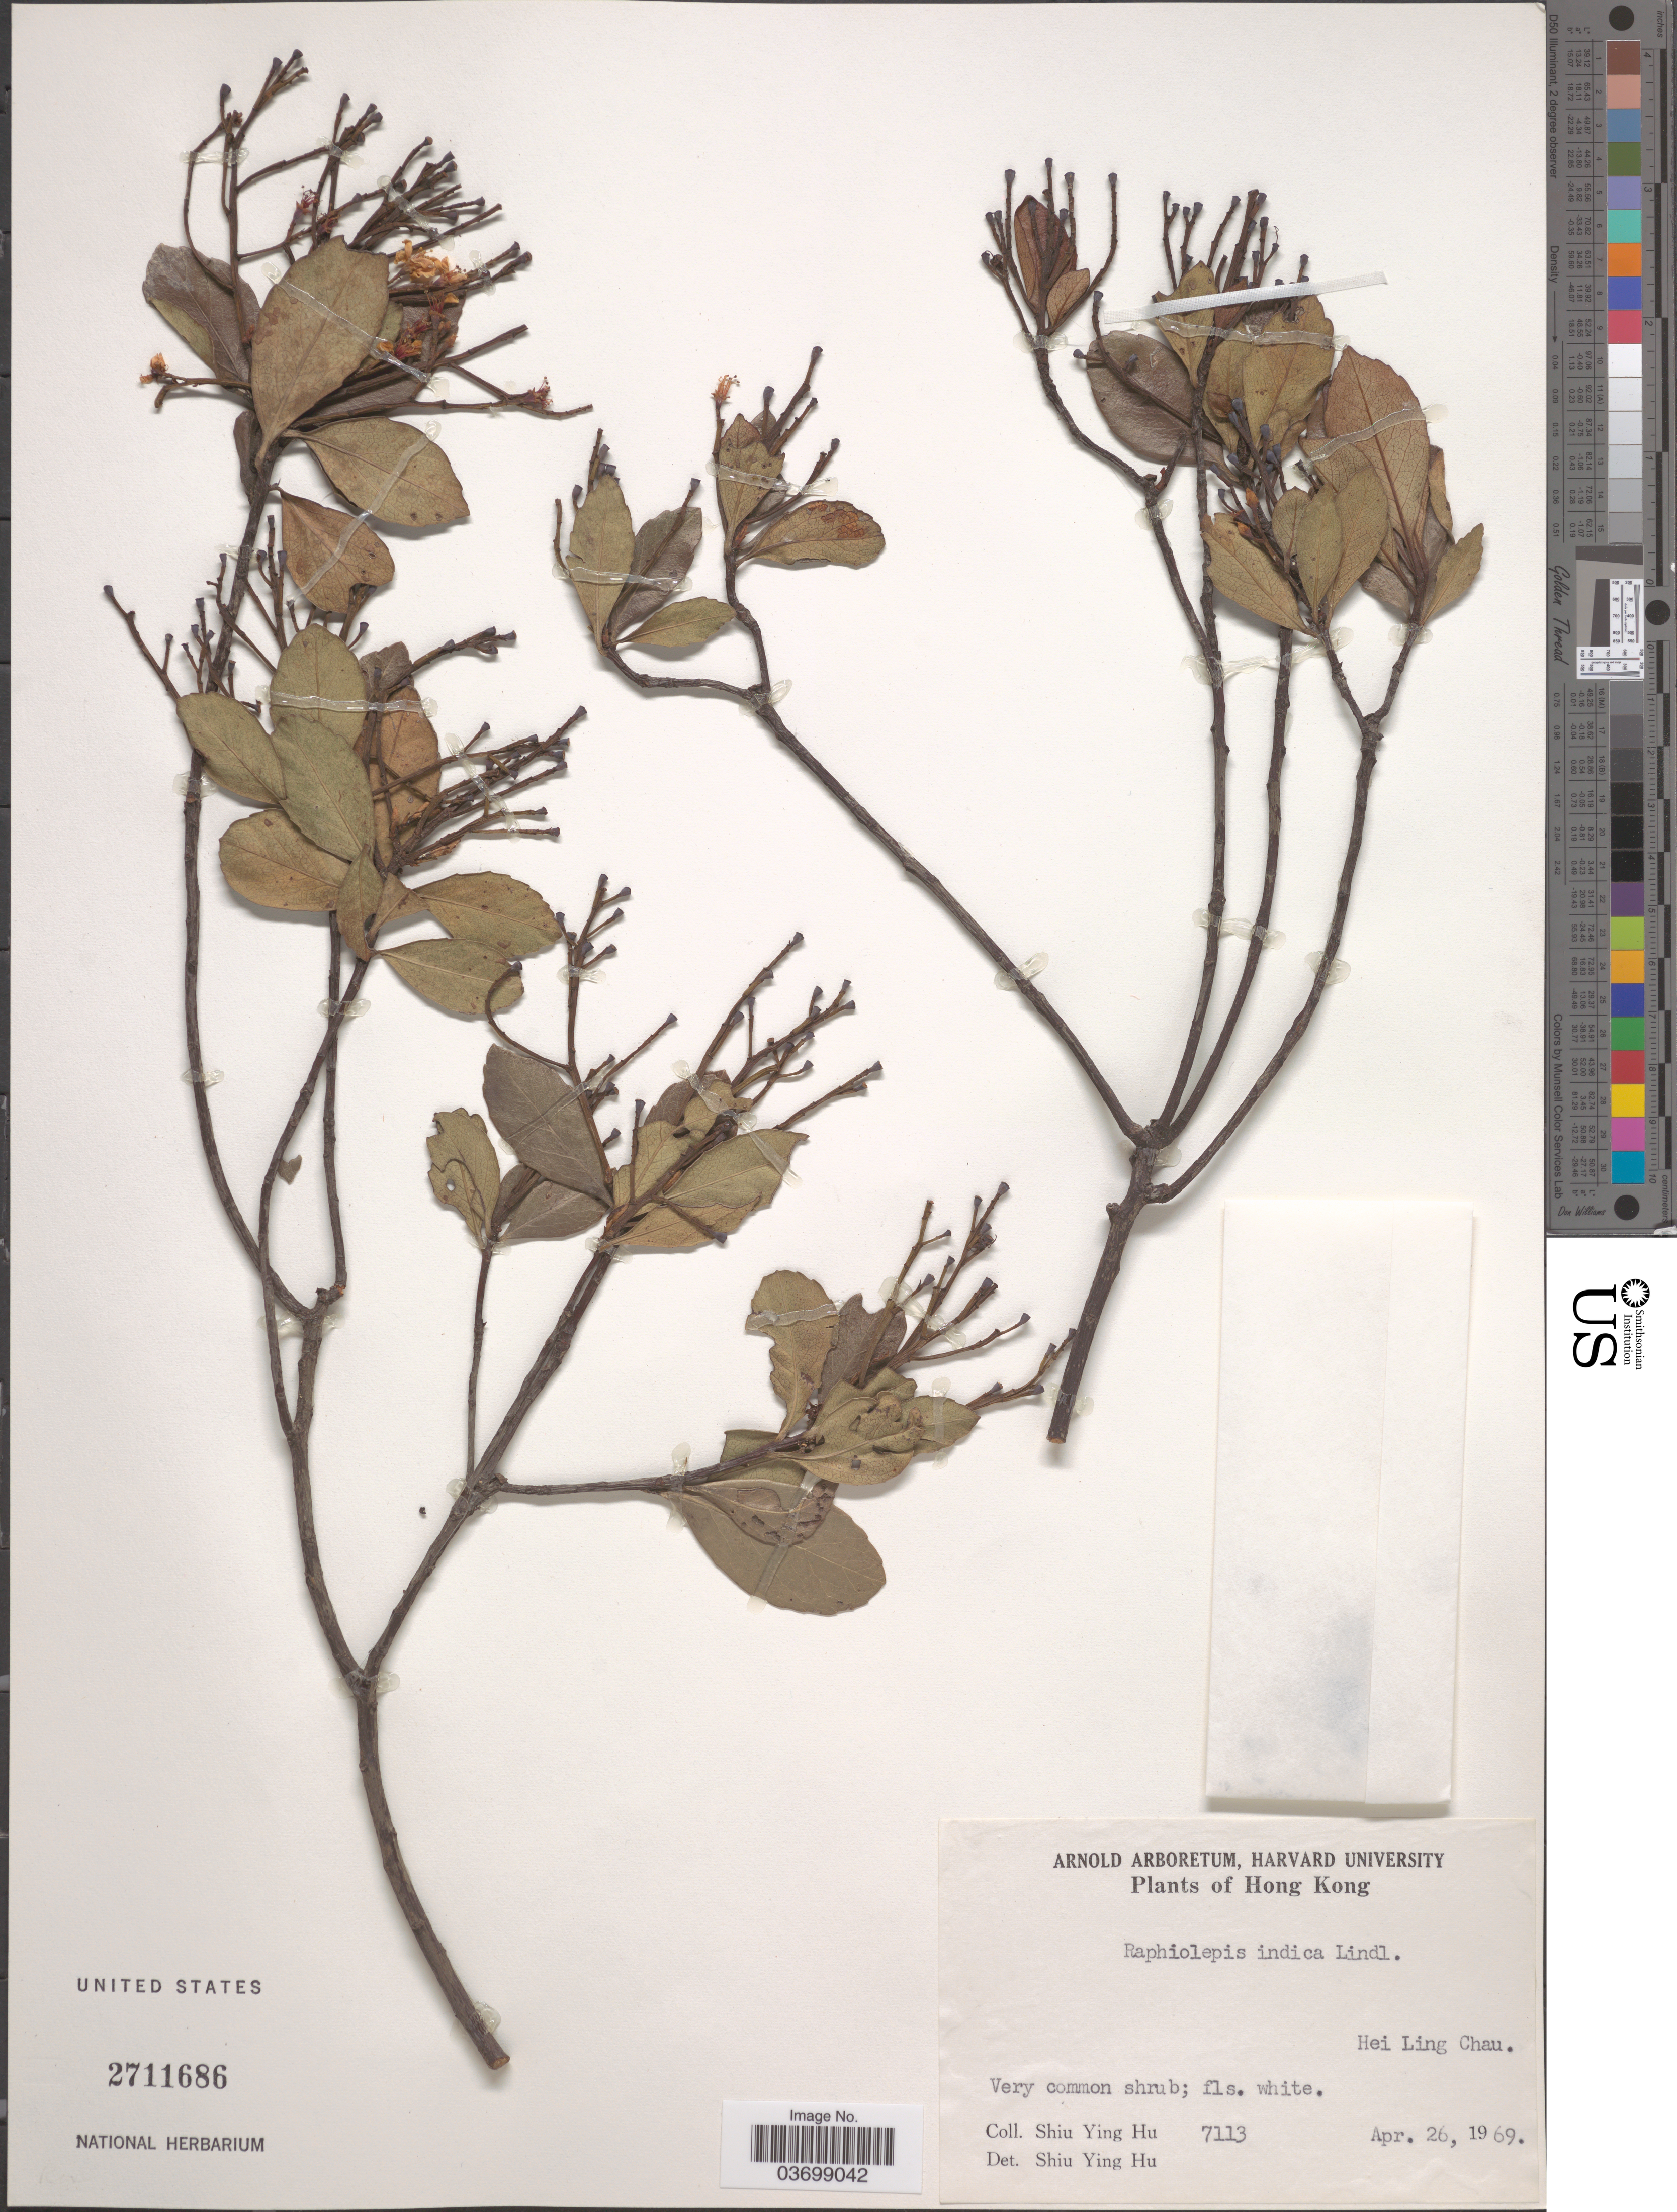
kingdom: Plantae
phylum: Tracheophyta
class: Magnoliopsida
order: Rosales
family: Rosaceae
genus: Rhaphiolepis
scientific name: Rhaphiolepis indica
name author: (L.) Lindl.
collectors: S. Y. Hu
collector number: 7113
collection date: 1969-04-26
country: China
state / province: Hong Kong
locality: Hei Ling Chau.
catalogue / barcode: US 2711686